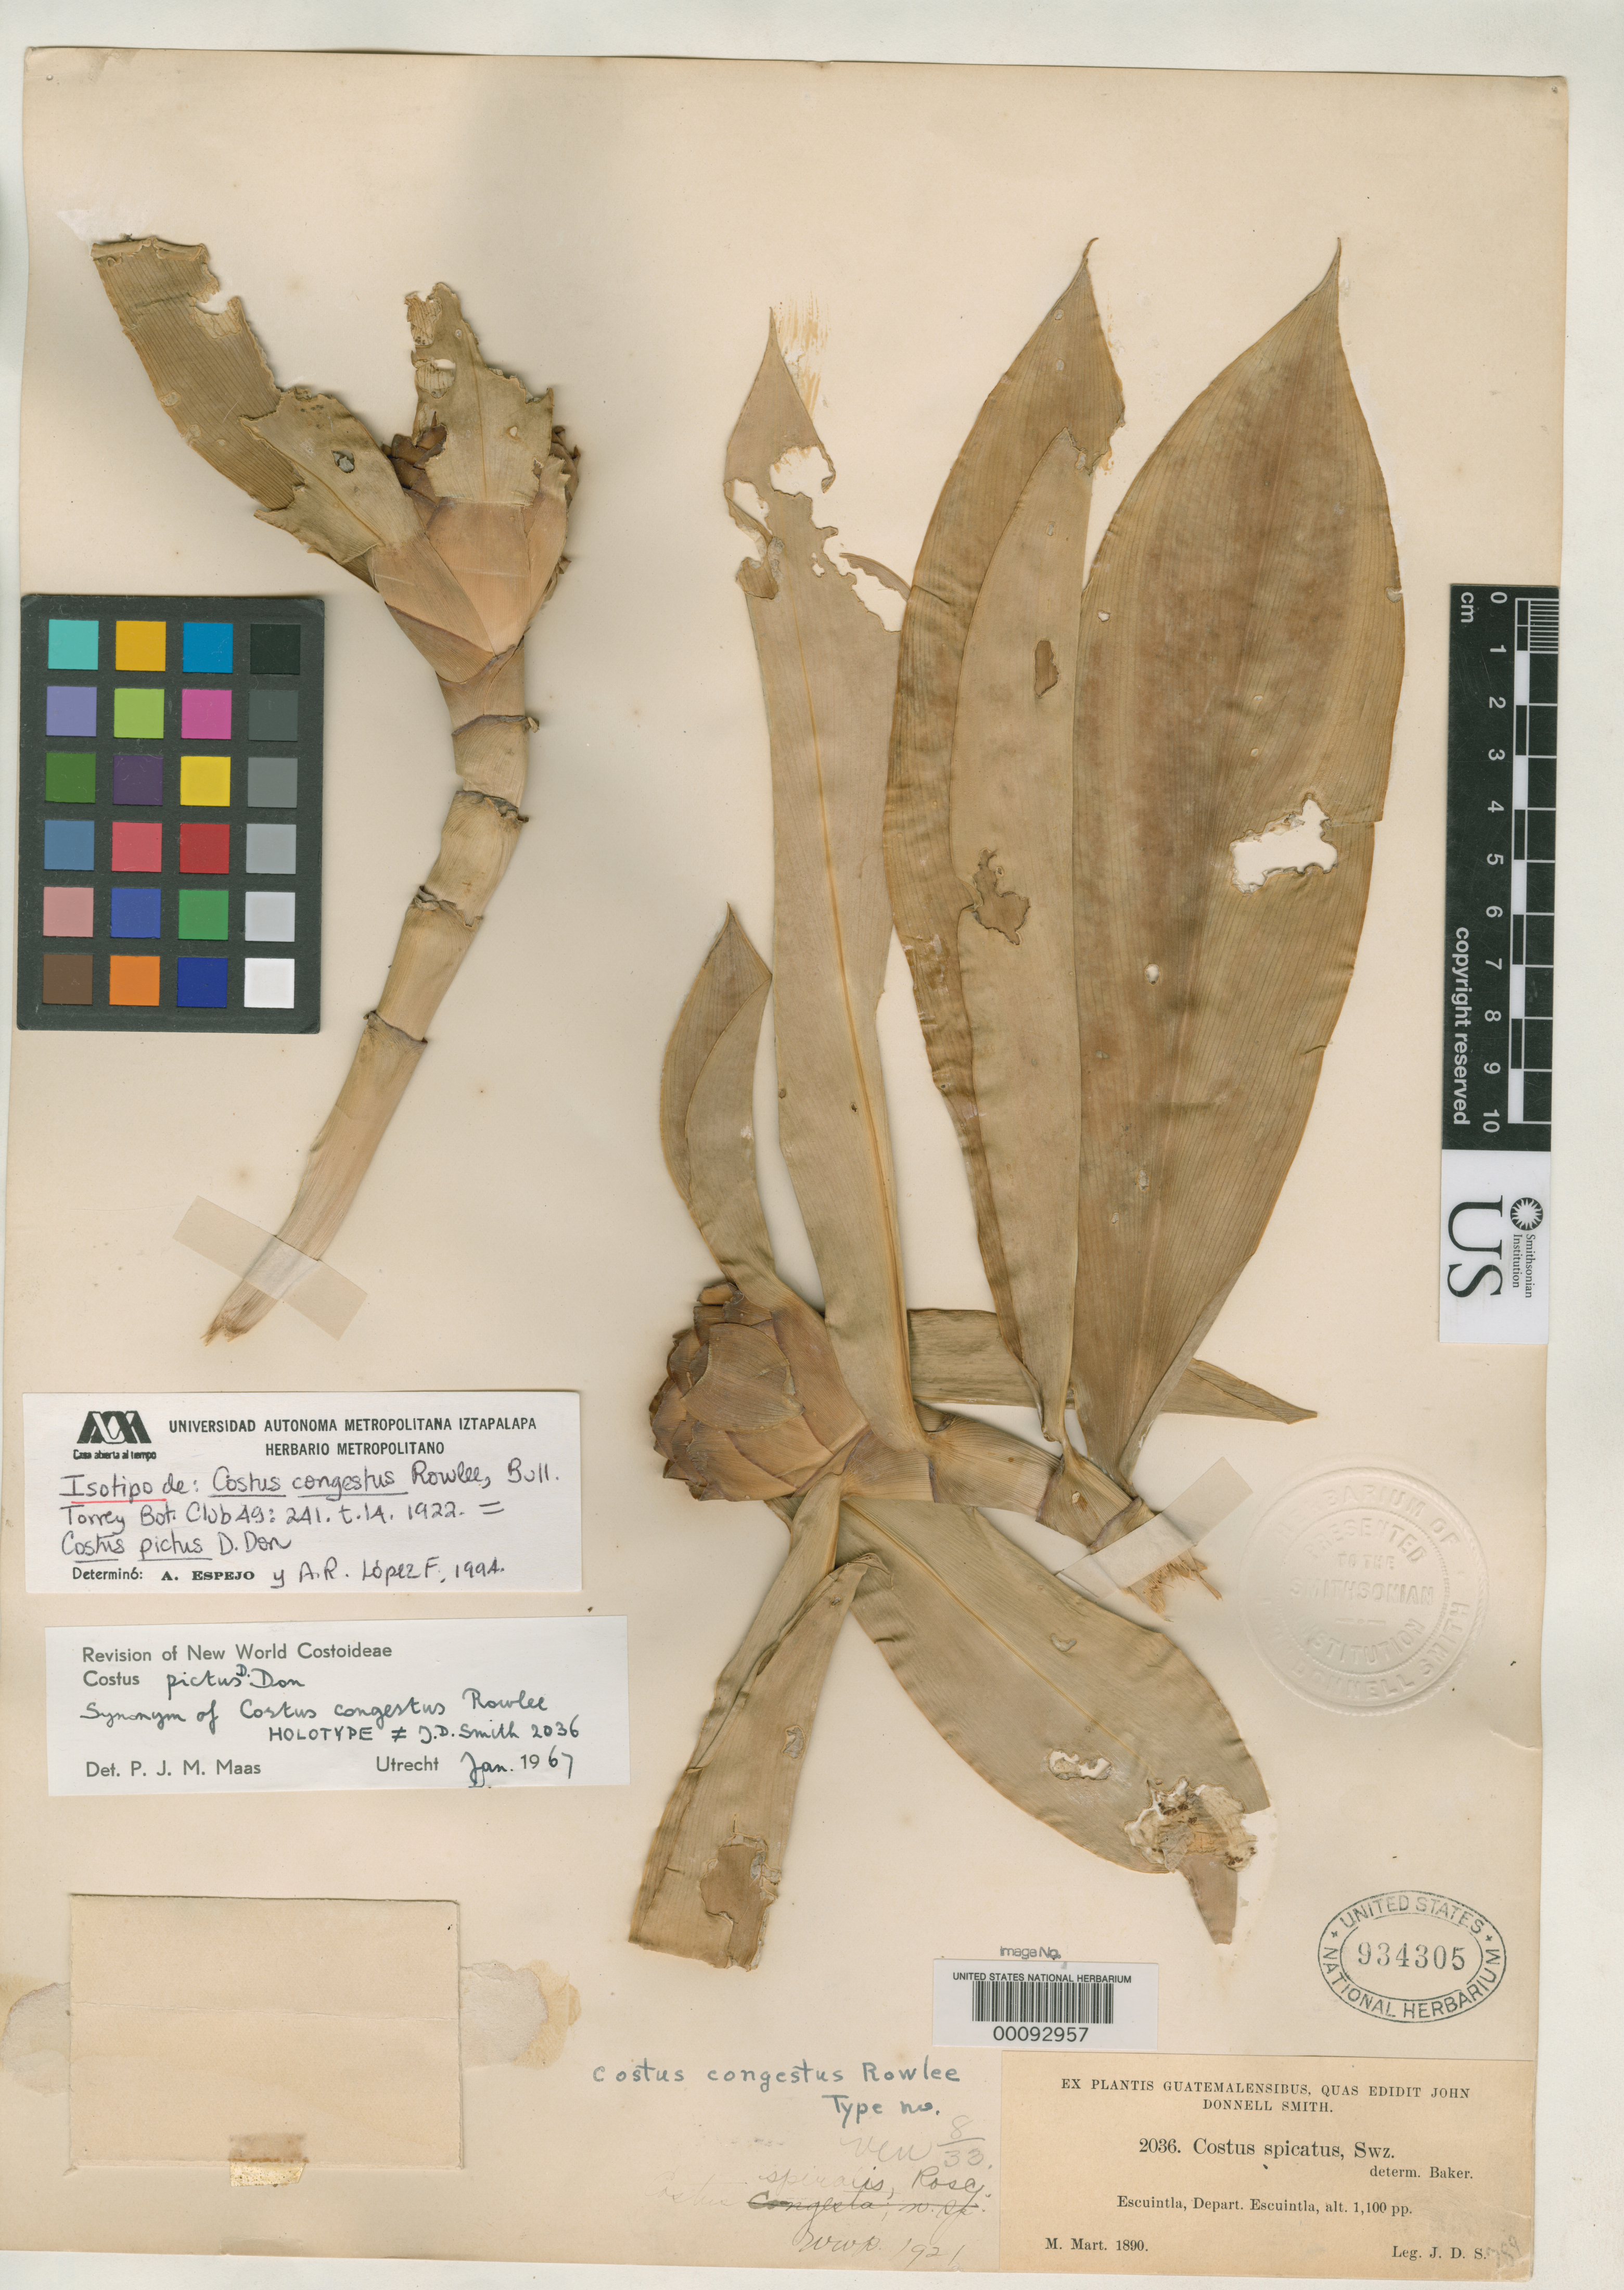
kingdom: Plantae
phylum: Tracheophyta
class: Liliopsida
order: Zingiberales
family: Costaceae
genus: Costus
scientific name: Costus congestus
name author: Rowlee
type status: Isotype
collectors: J. Donnell Smith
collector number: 2036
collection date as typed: Mar 1890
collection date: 1890-03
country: Guatemala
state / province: Escuintla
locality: Escuintla.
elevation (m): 335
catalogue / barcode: US 934305